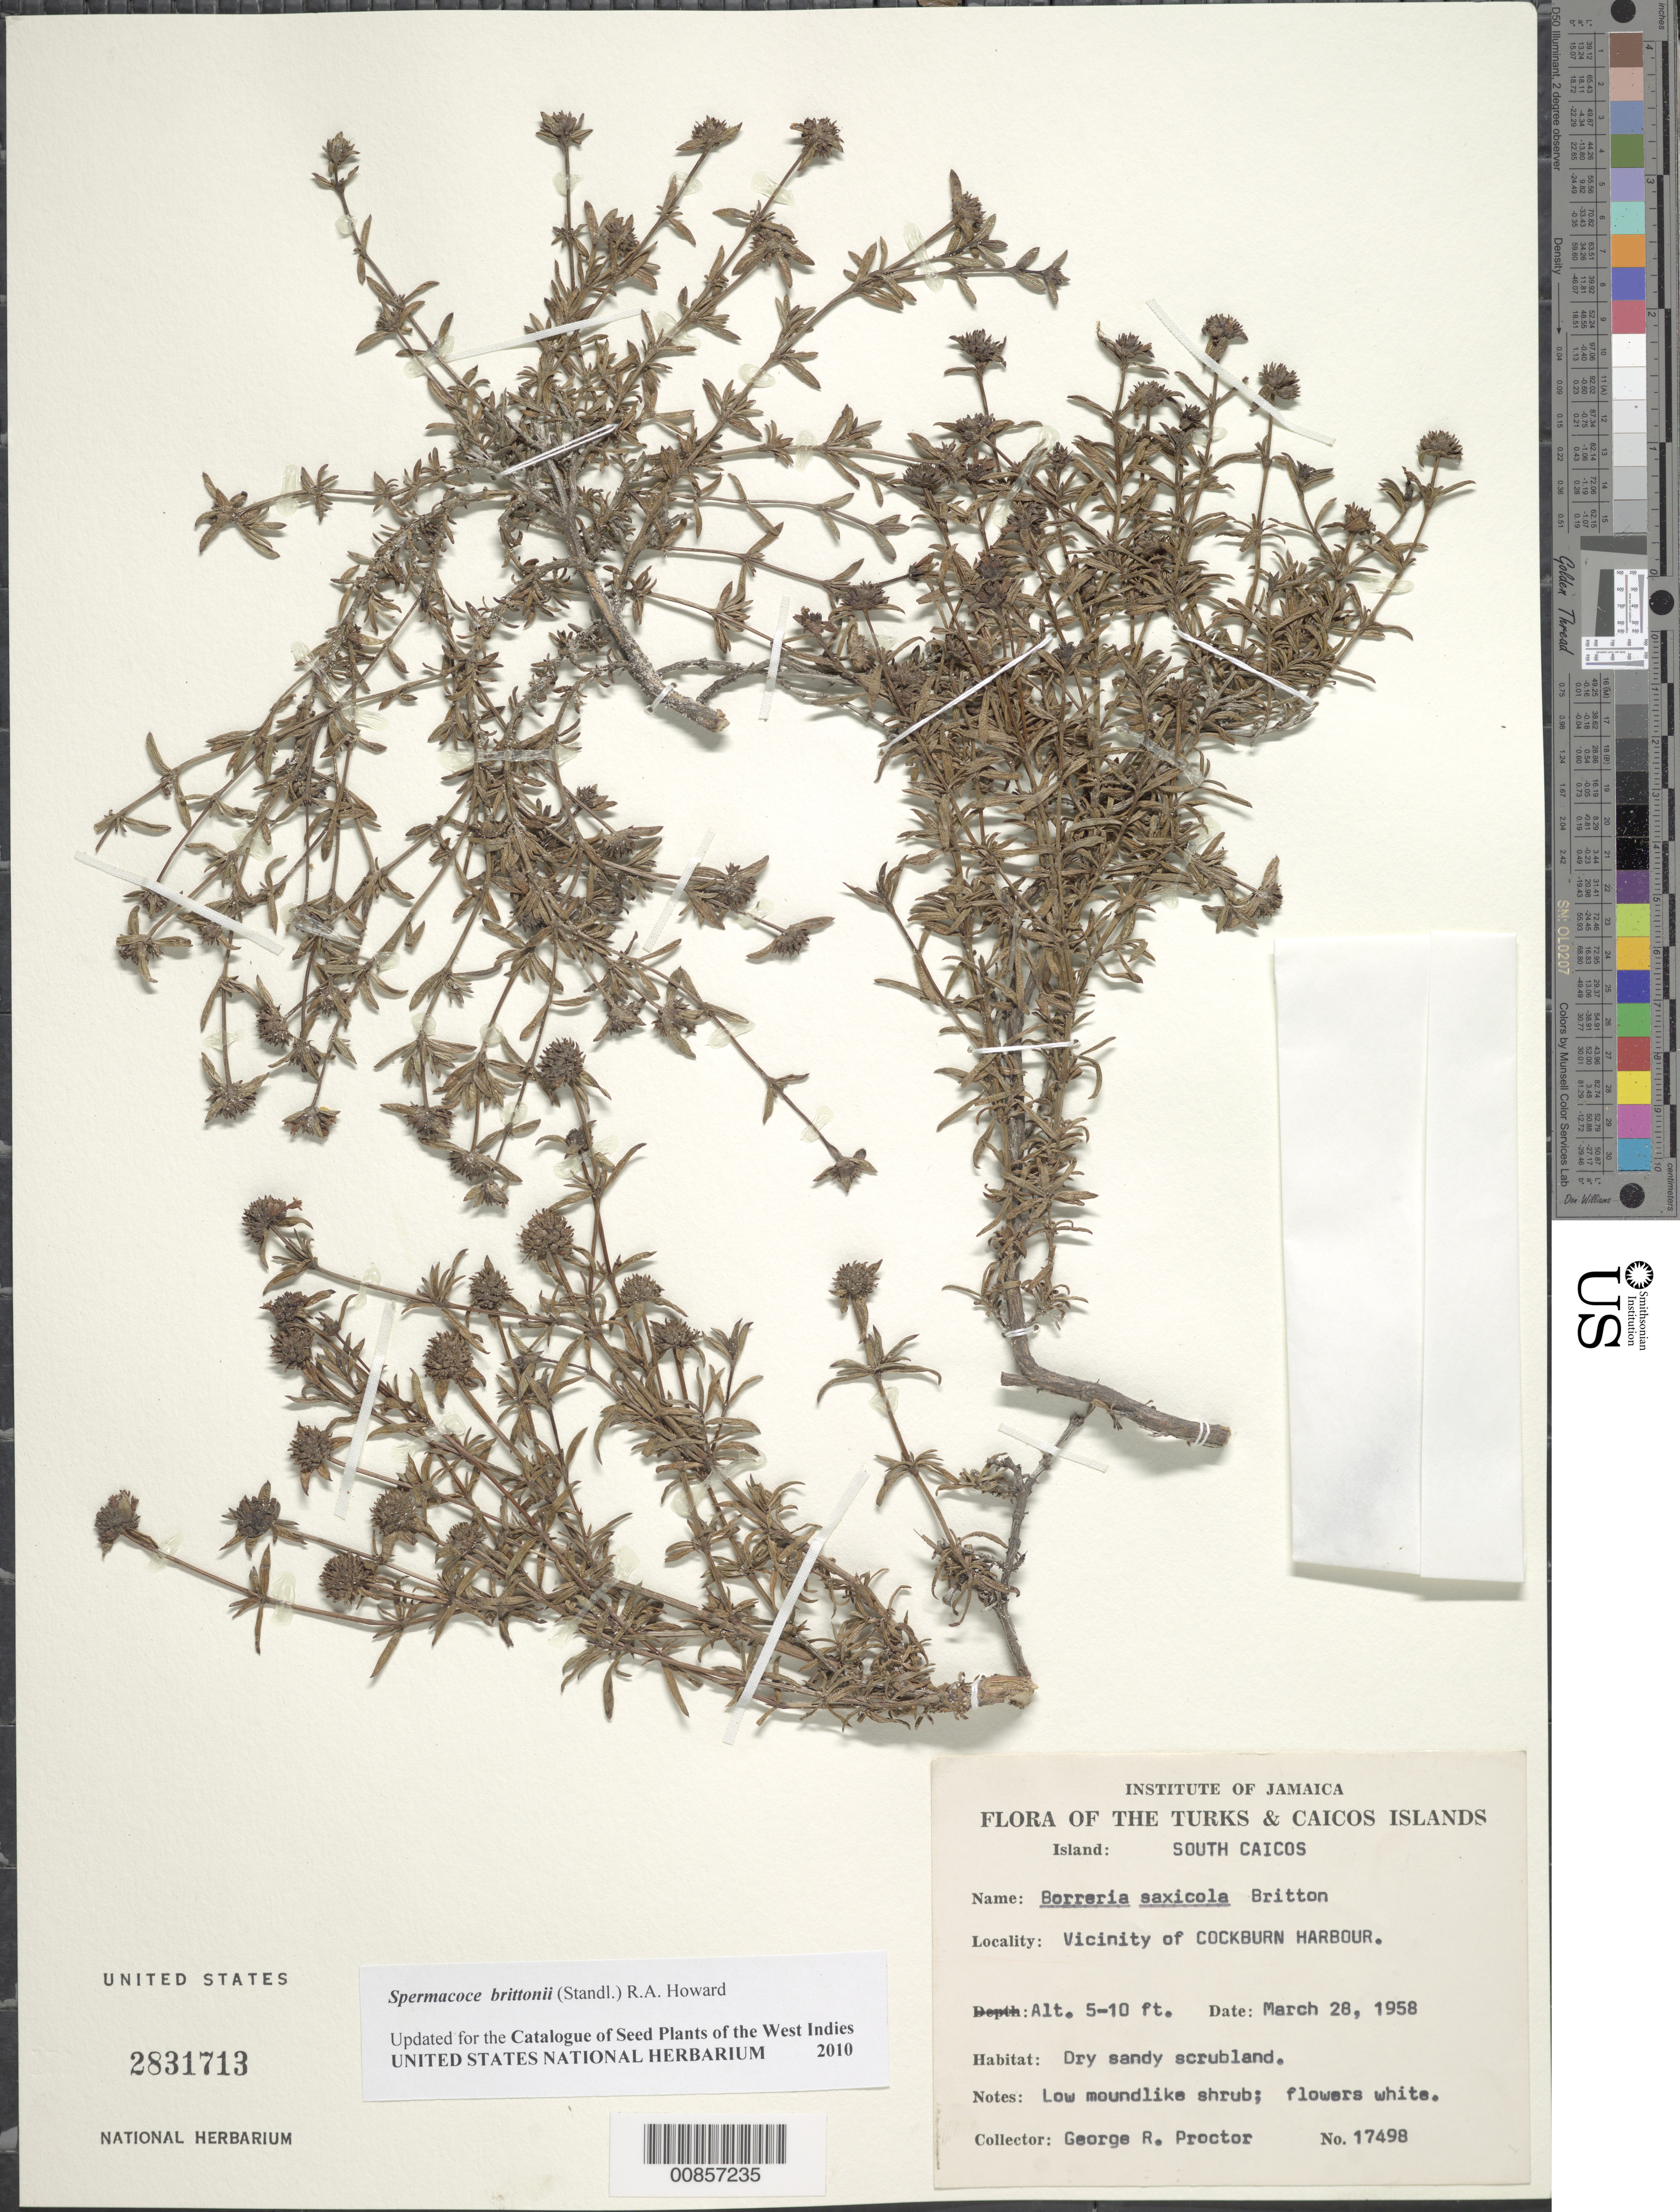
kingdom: Plantae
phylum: Tracheophyta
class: Magnoliopsida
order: Gentianales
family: Rubiaceae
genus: Spermacoce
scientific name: Spermacoce brittonii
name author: (Standl.) R.A. Howard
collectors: G. R. Proctor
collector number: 17498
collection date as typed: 28 Mar 1958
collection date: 1958-03-28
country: Turks and Caicos Islands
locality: South Caicos Island. Vicinity of Cockburn Harbour.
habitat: Dry sandy scrubland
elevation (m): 2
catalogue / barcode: US 2831713